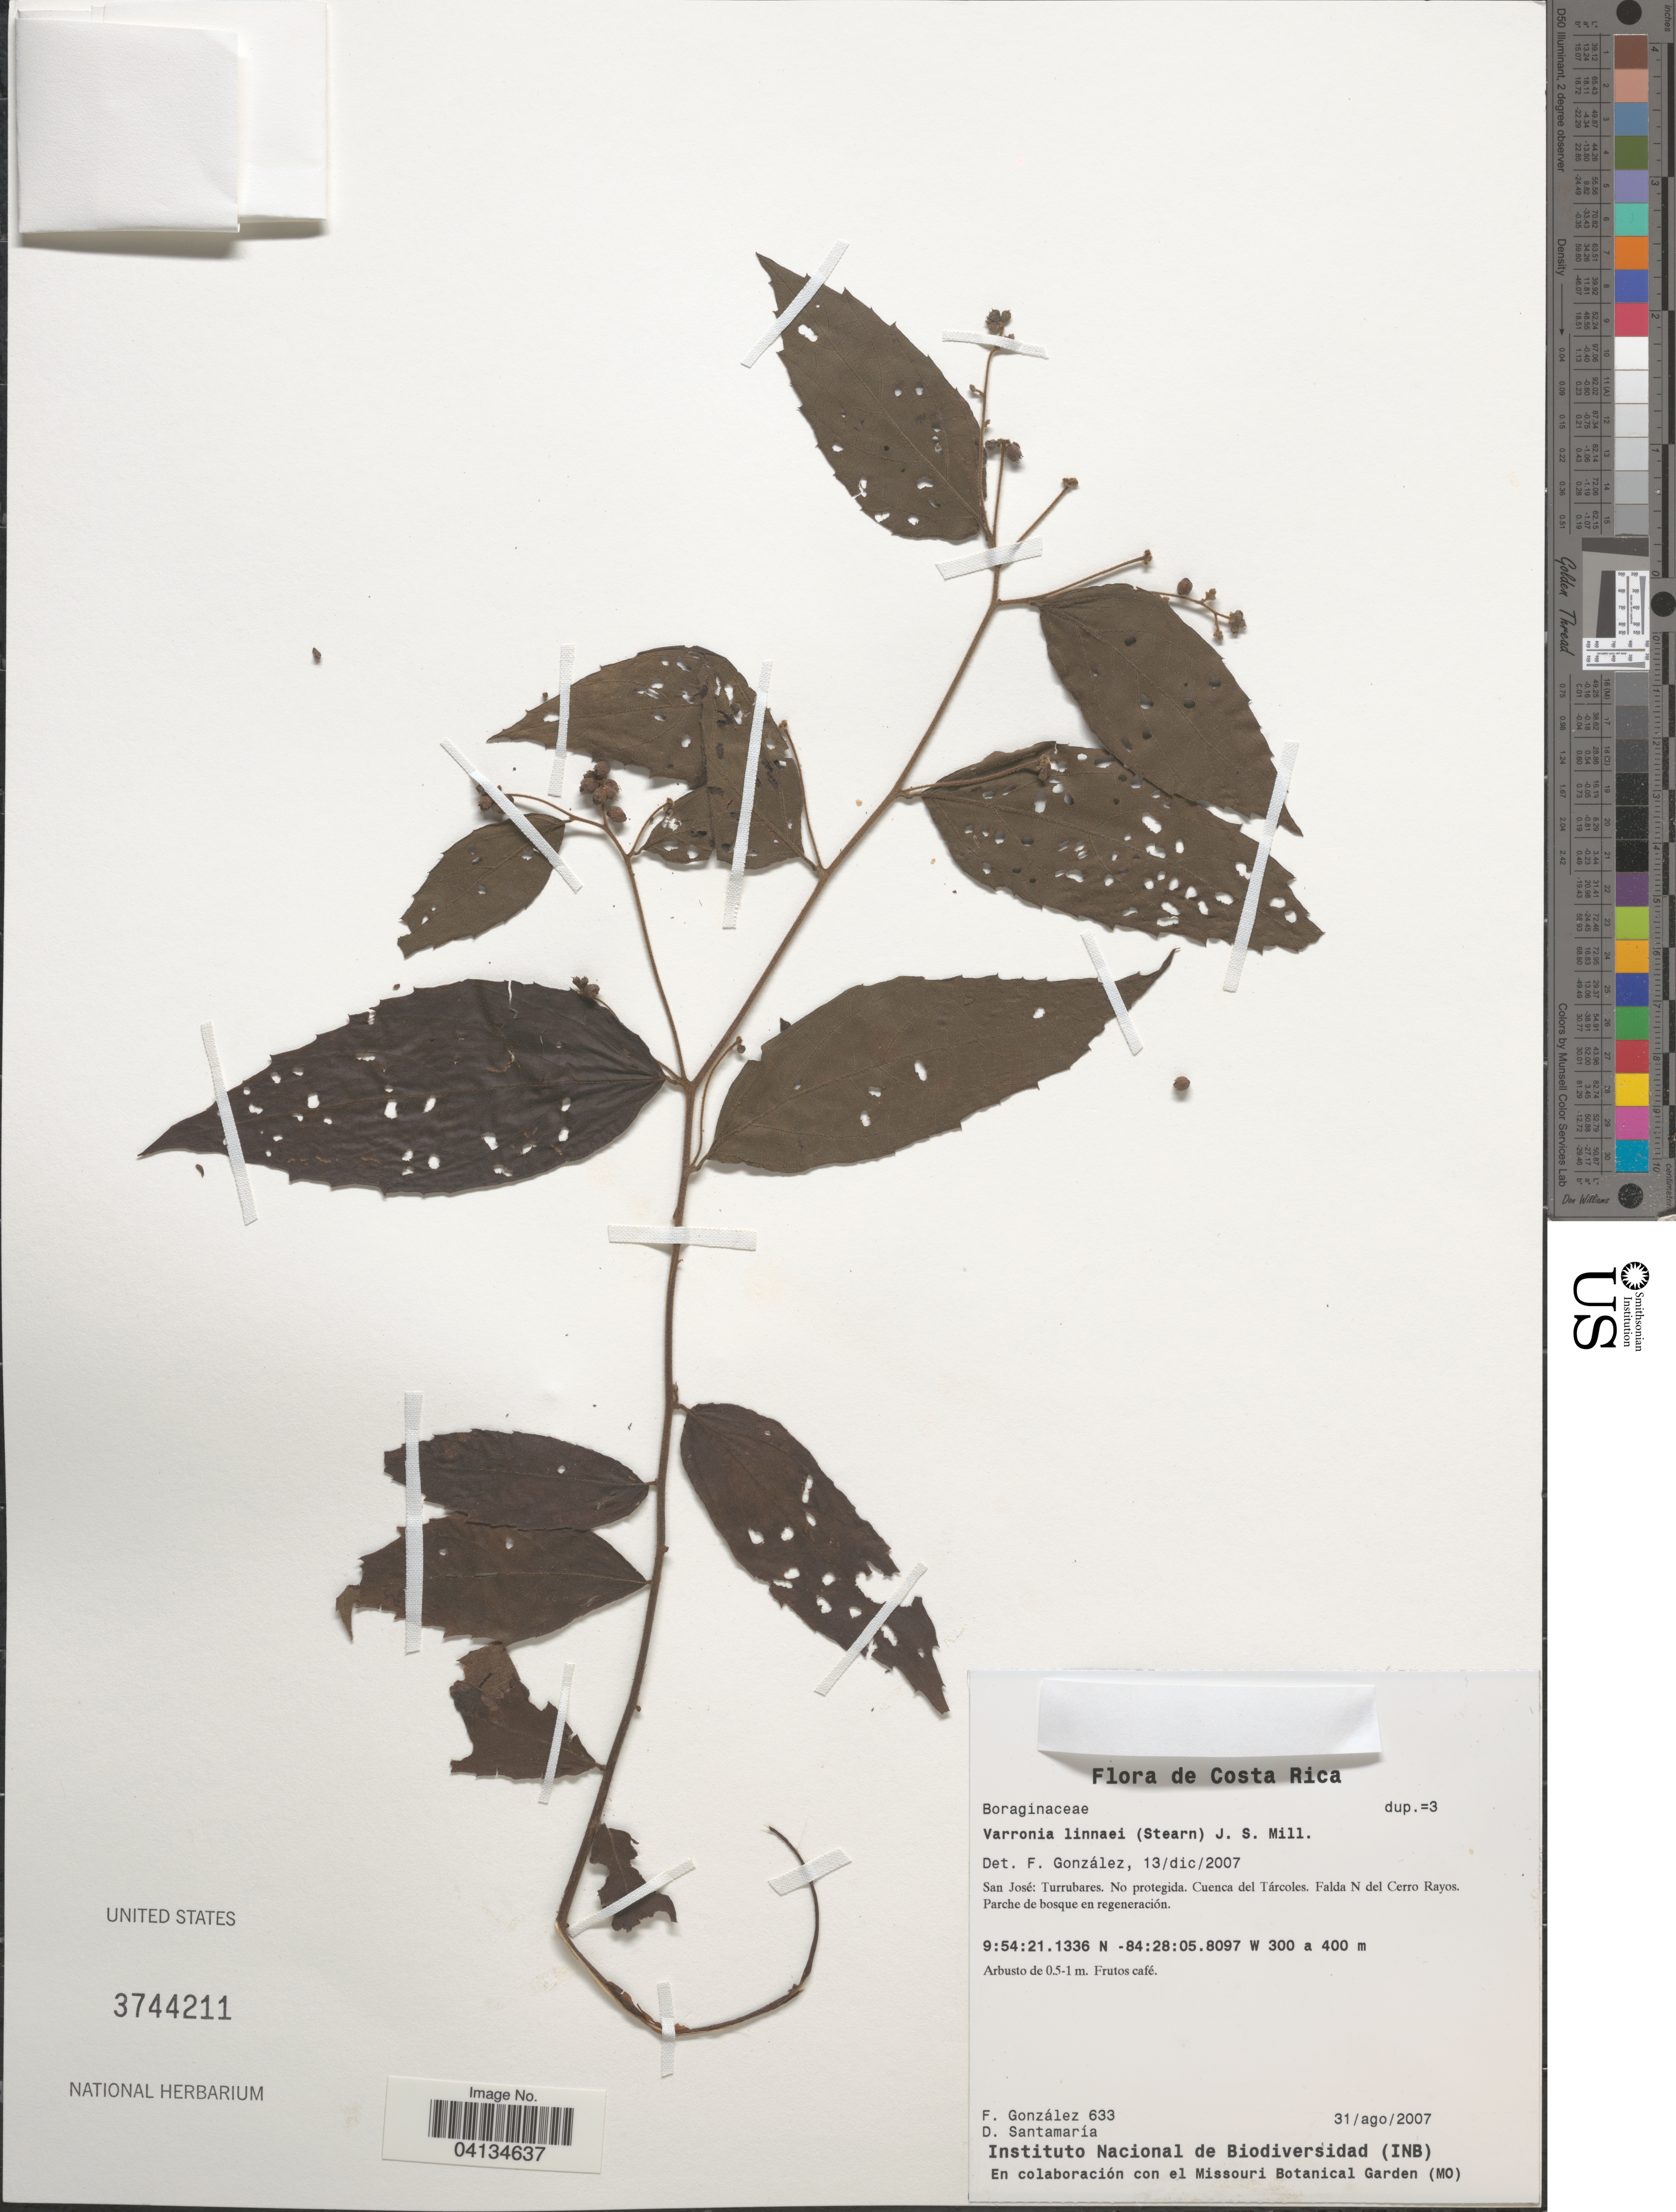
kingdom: Plantae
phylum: Tracheophyta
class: Magnoliopsida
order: Boraginales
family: Cordiaceae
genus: Varronia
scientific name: Varronia linnaei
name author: (Stearn) J.S. Mill.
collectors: F. González & D. Santamaria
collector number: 633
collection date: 2007-08-31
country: Costa Rica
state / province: San José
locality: Turrubares. No protegida. Cuenca del Tárcoles. Falda N del Cerro Rayos.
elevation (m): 300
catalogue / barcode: US 3744211